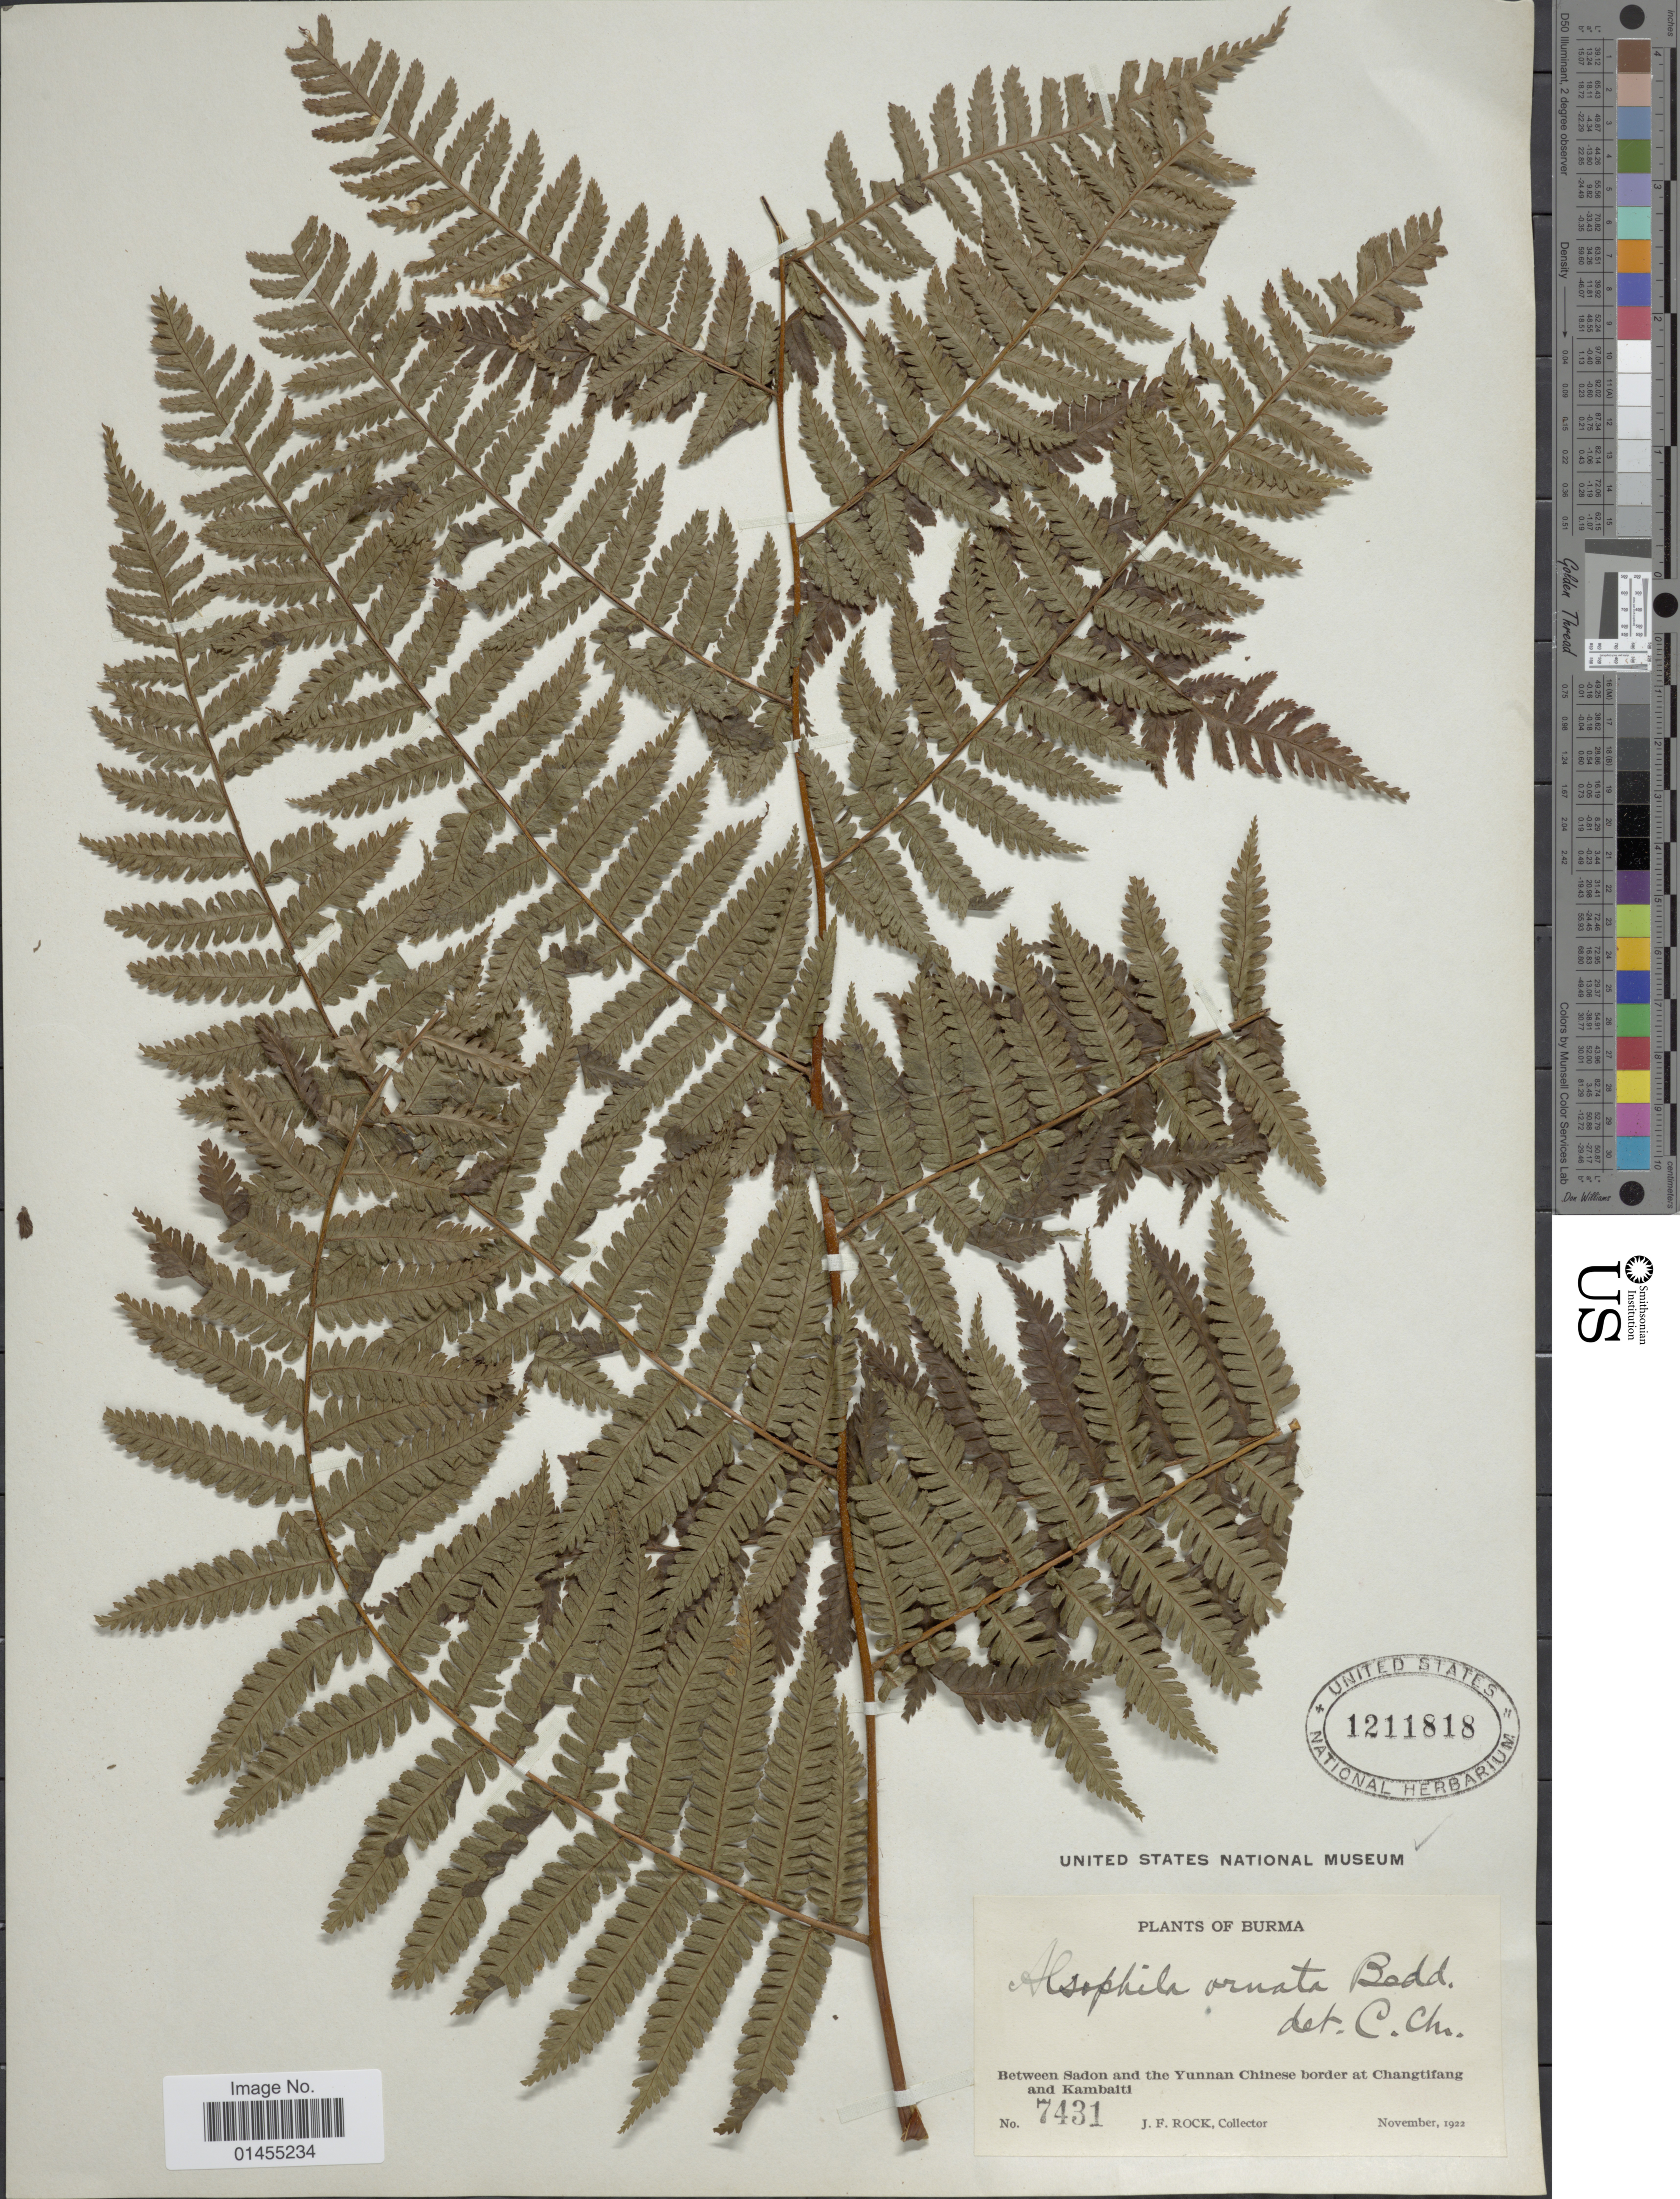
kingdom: Plantae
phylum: Tracheophyta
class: Polypodiopsida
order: Cyatheales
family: Cyatheaceae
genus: Alsophila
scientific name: Alsophila khaysana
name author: Moore ex Kuhn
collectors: J. Rock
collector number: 7431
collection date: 1922-11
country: Myanmar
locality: Buma, between Sadon and the Yunnan Chinese border at Changtifang and Kambaiti.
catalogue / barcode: US 1211818